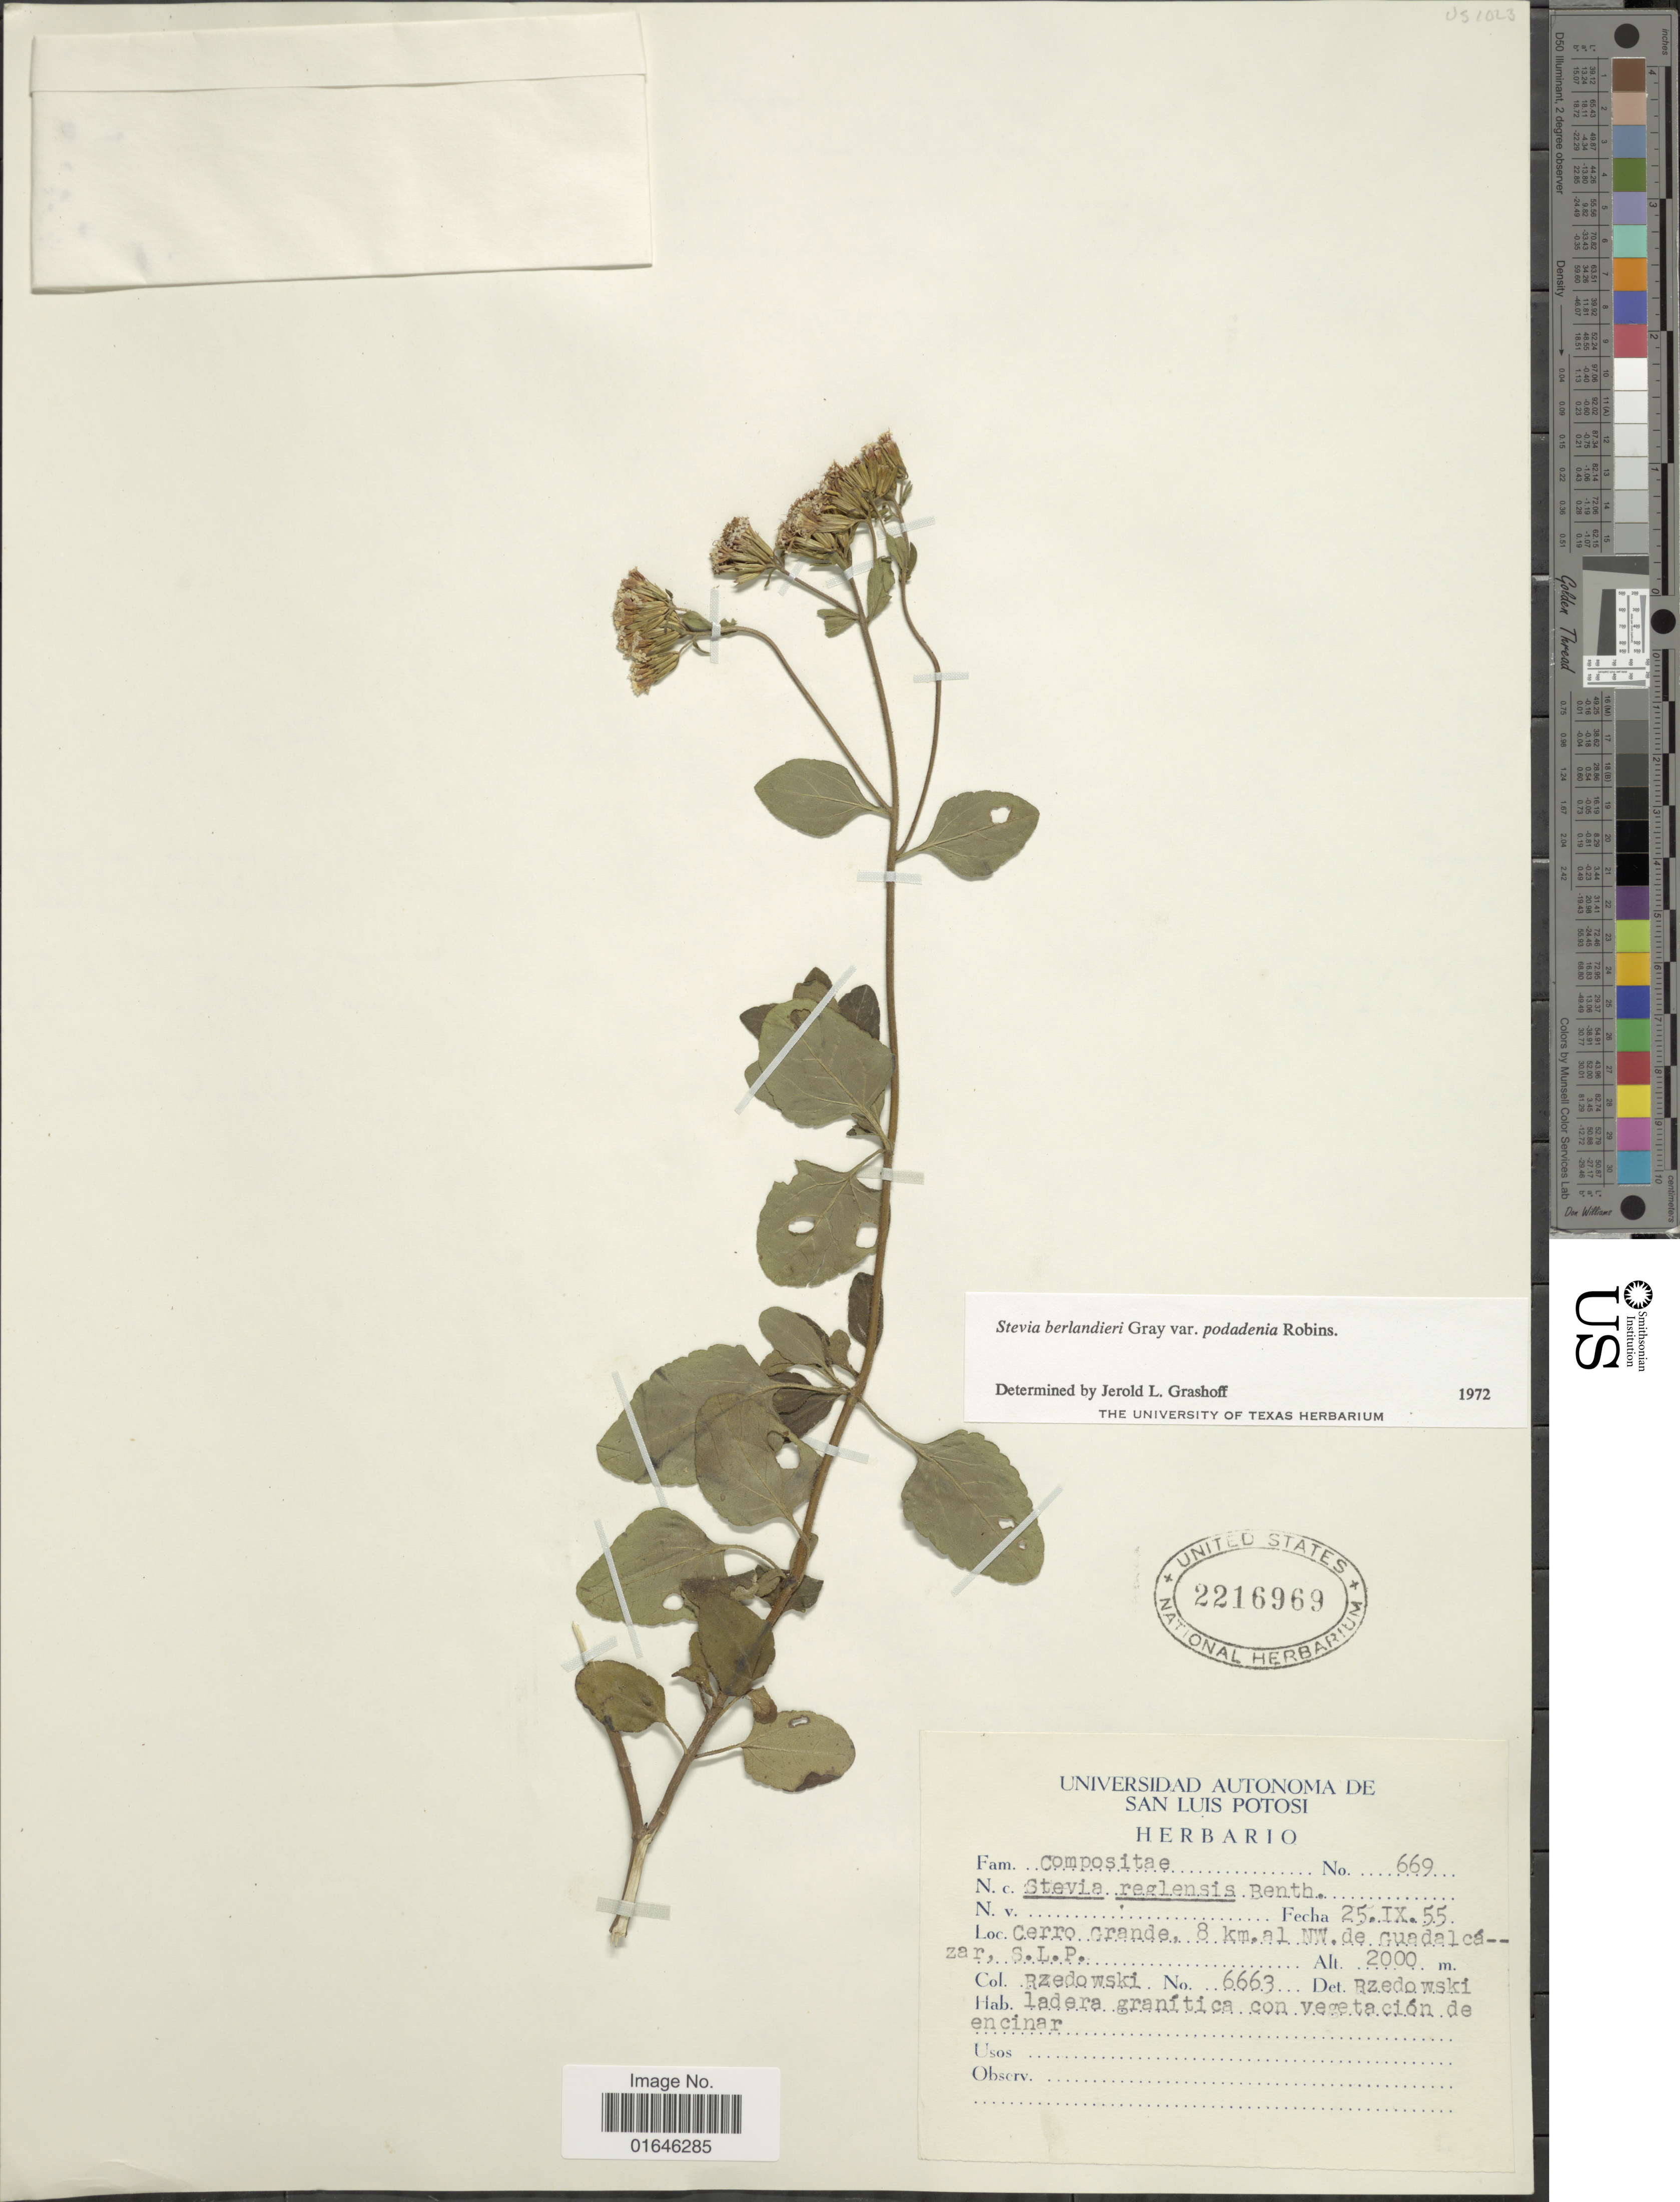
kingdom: Plantae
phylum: Tracheophyta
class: Magnoliopsida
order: Asterales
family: Asteraceae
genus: Stevia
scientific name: Stevia berlandieri var. podadenia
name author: B.L. Rob.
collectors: Rzedowski, --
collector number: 6663/669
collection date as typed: Transcribed d/m/y: 25/9/55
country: Mexico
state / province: San Luis Potosí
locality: Cerro Grande, 8 km. al NW. de Guadalcázar, S.L.P.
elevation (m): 2000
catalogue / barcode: US 2216969